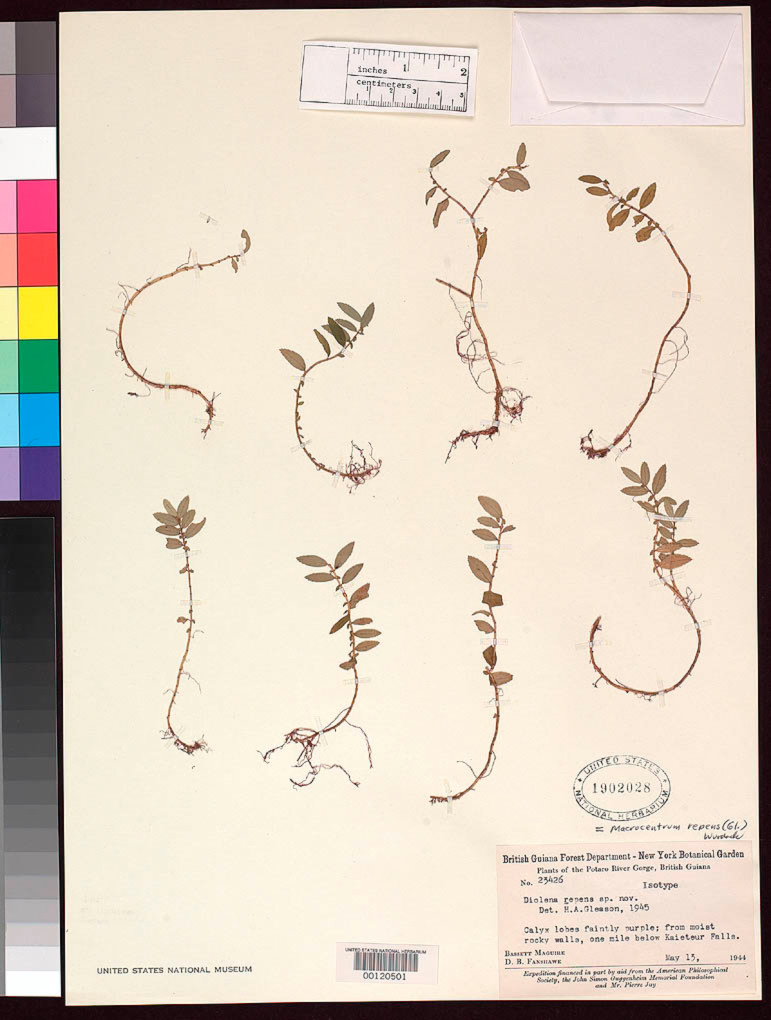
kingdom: Plantae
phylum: Tracheophyta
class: Magnoliopsida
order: Myrtales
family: Melastomataceae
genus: Diolena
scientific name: Diolena repens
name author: Gleason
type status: Isotype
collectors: B. Maguire & D. B. Fanshawe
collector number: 23426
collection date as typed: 13 May 1944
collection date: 1944-05-13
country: Guyana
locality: Kaieteur Falls.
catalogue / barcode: US 1902028